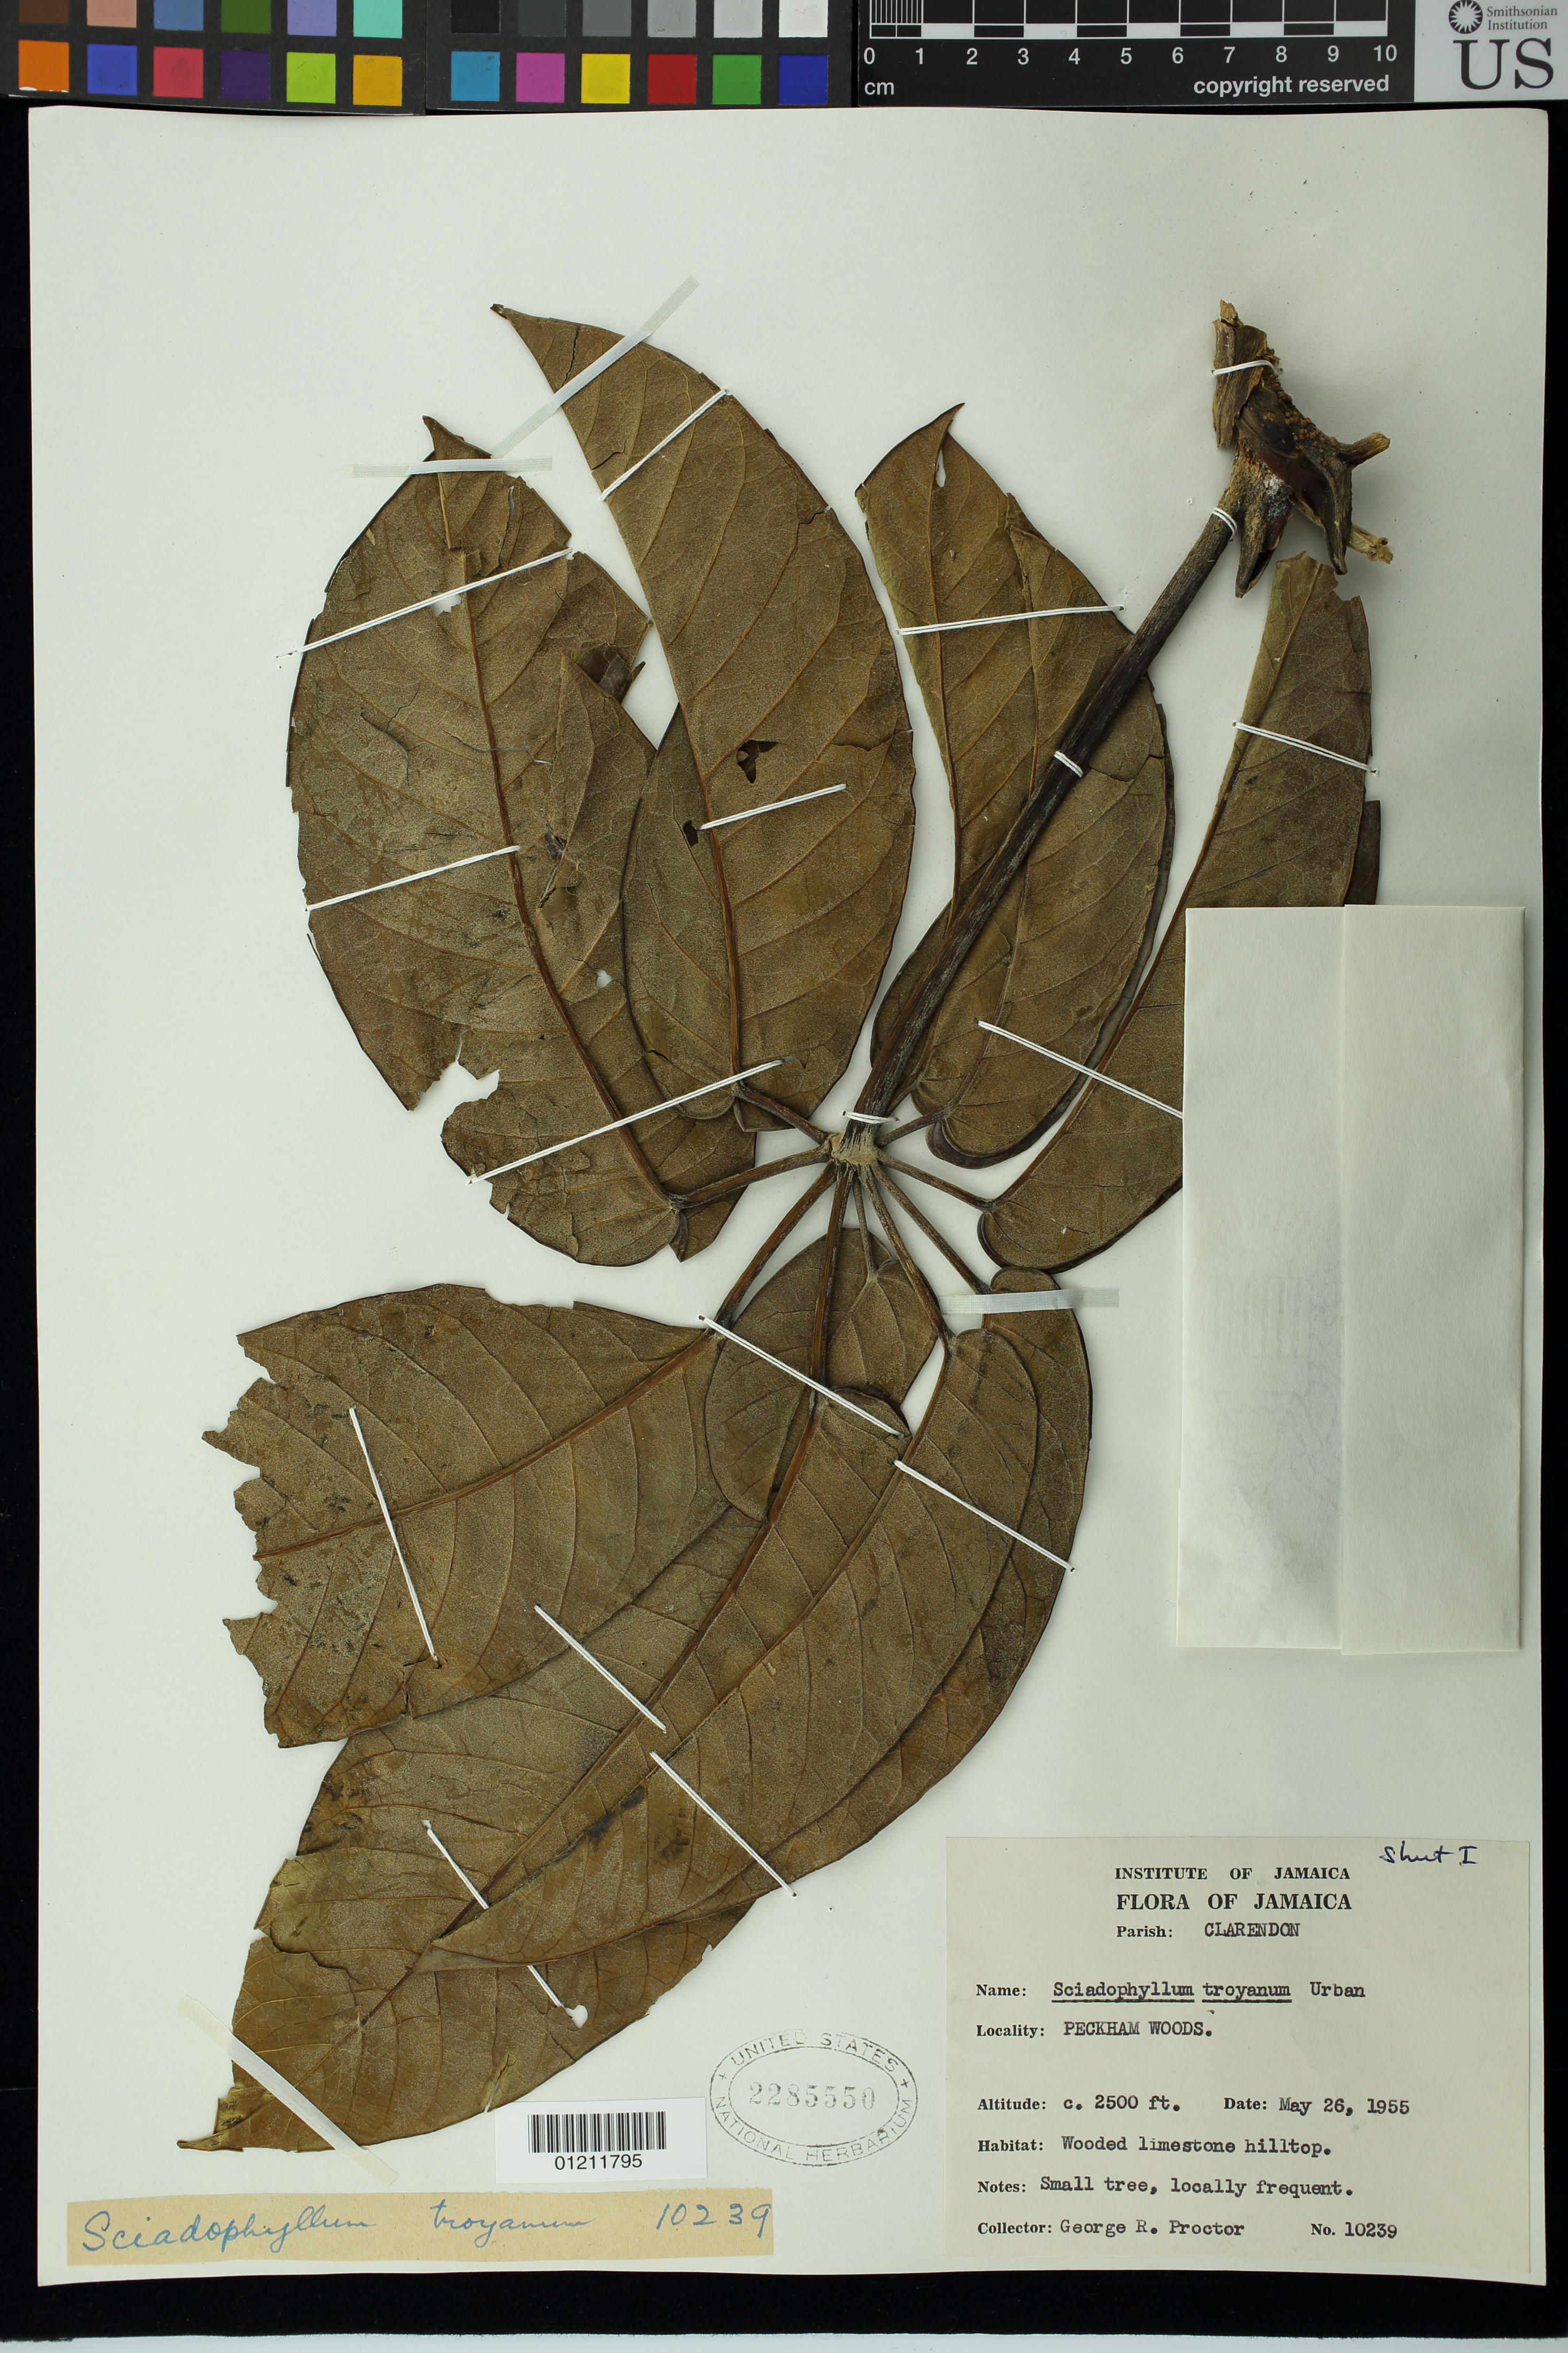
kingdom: Plantae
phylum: Tracheophyta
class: Magnoliopsida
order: Apiales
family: Araliaceae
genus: Schefflera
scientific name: Schefflera troyana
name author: (Urb.) A.C. Sm.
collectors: G. Proctor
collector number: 10239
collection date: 1955-05-26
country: Jamaica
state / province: Clarendon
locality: Peckham Woods. Wooded limestone hilltop.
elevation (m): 762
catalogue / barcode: US 2285550